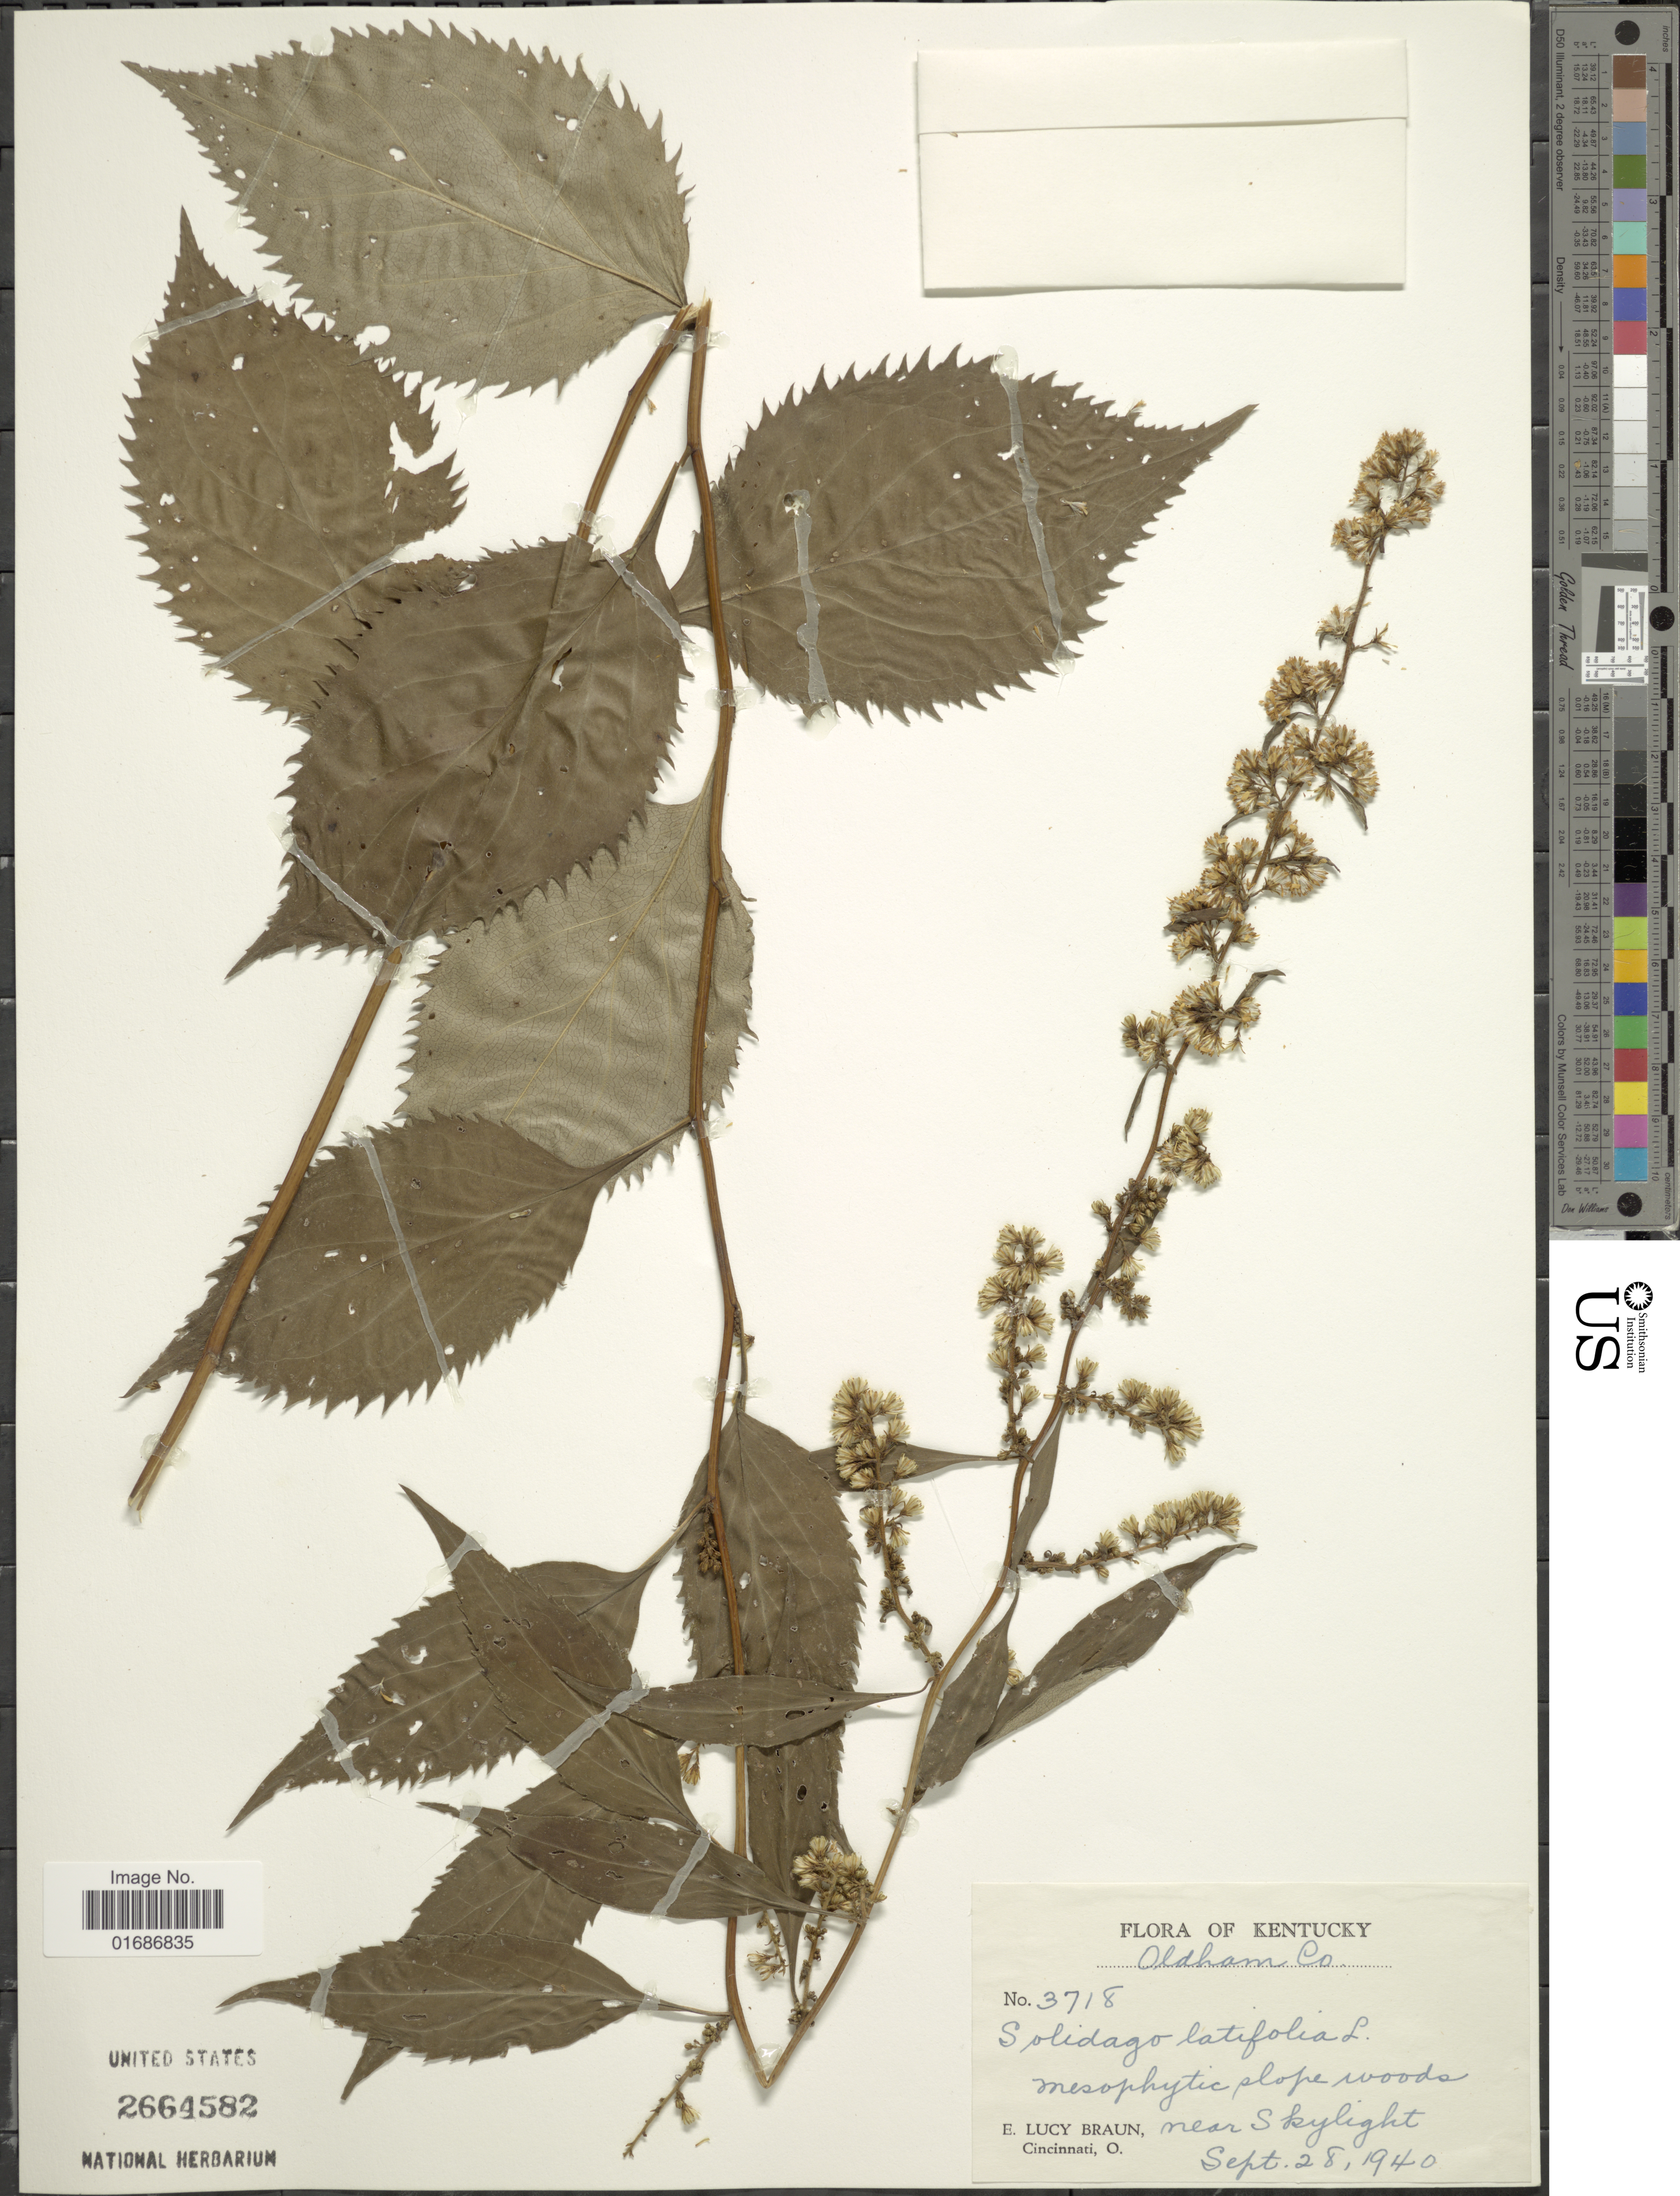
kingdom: Plantae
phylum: Tracheophyta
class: Magnoliopsida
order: Asterales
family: Asteraceae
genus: Solidago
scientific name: Solidago flexicaulis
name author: L.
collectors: E. L. Braun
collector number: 3718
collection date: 1940-09-28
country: United States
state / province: Kentucky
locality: Oldham Co., Near S Skylight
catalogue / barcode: US 2664582